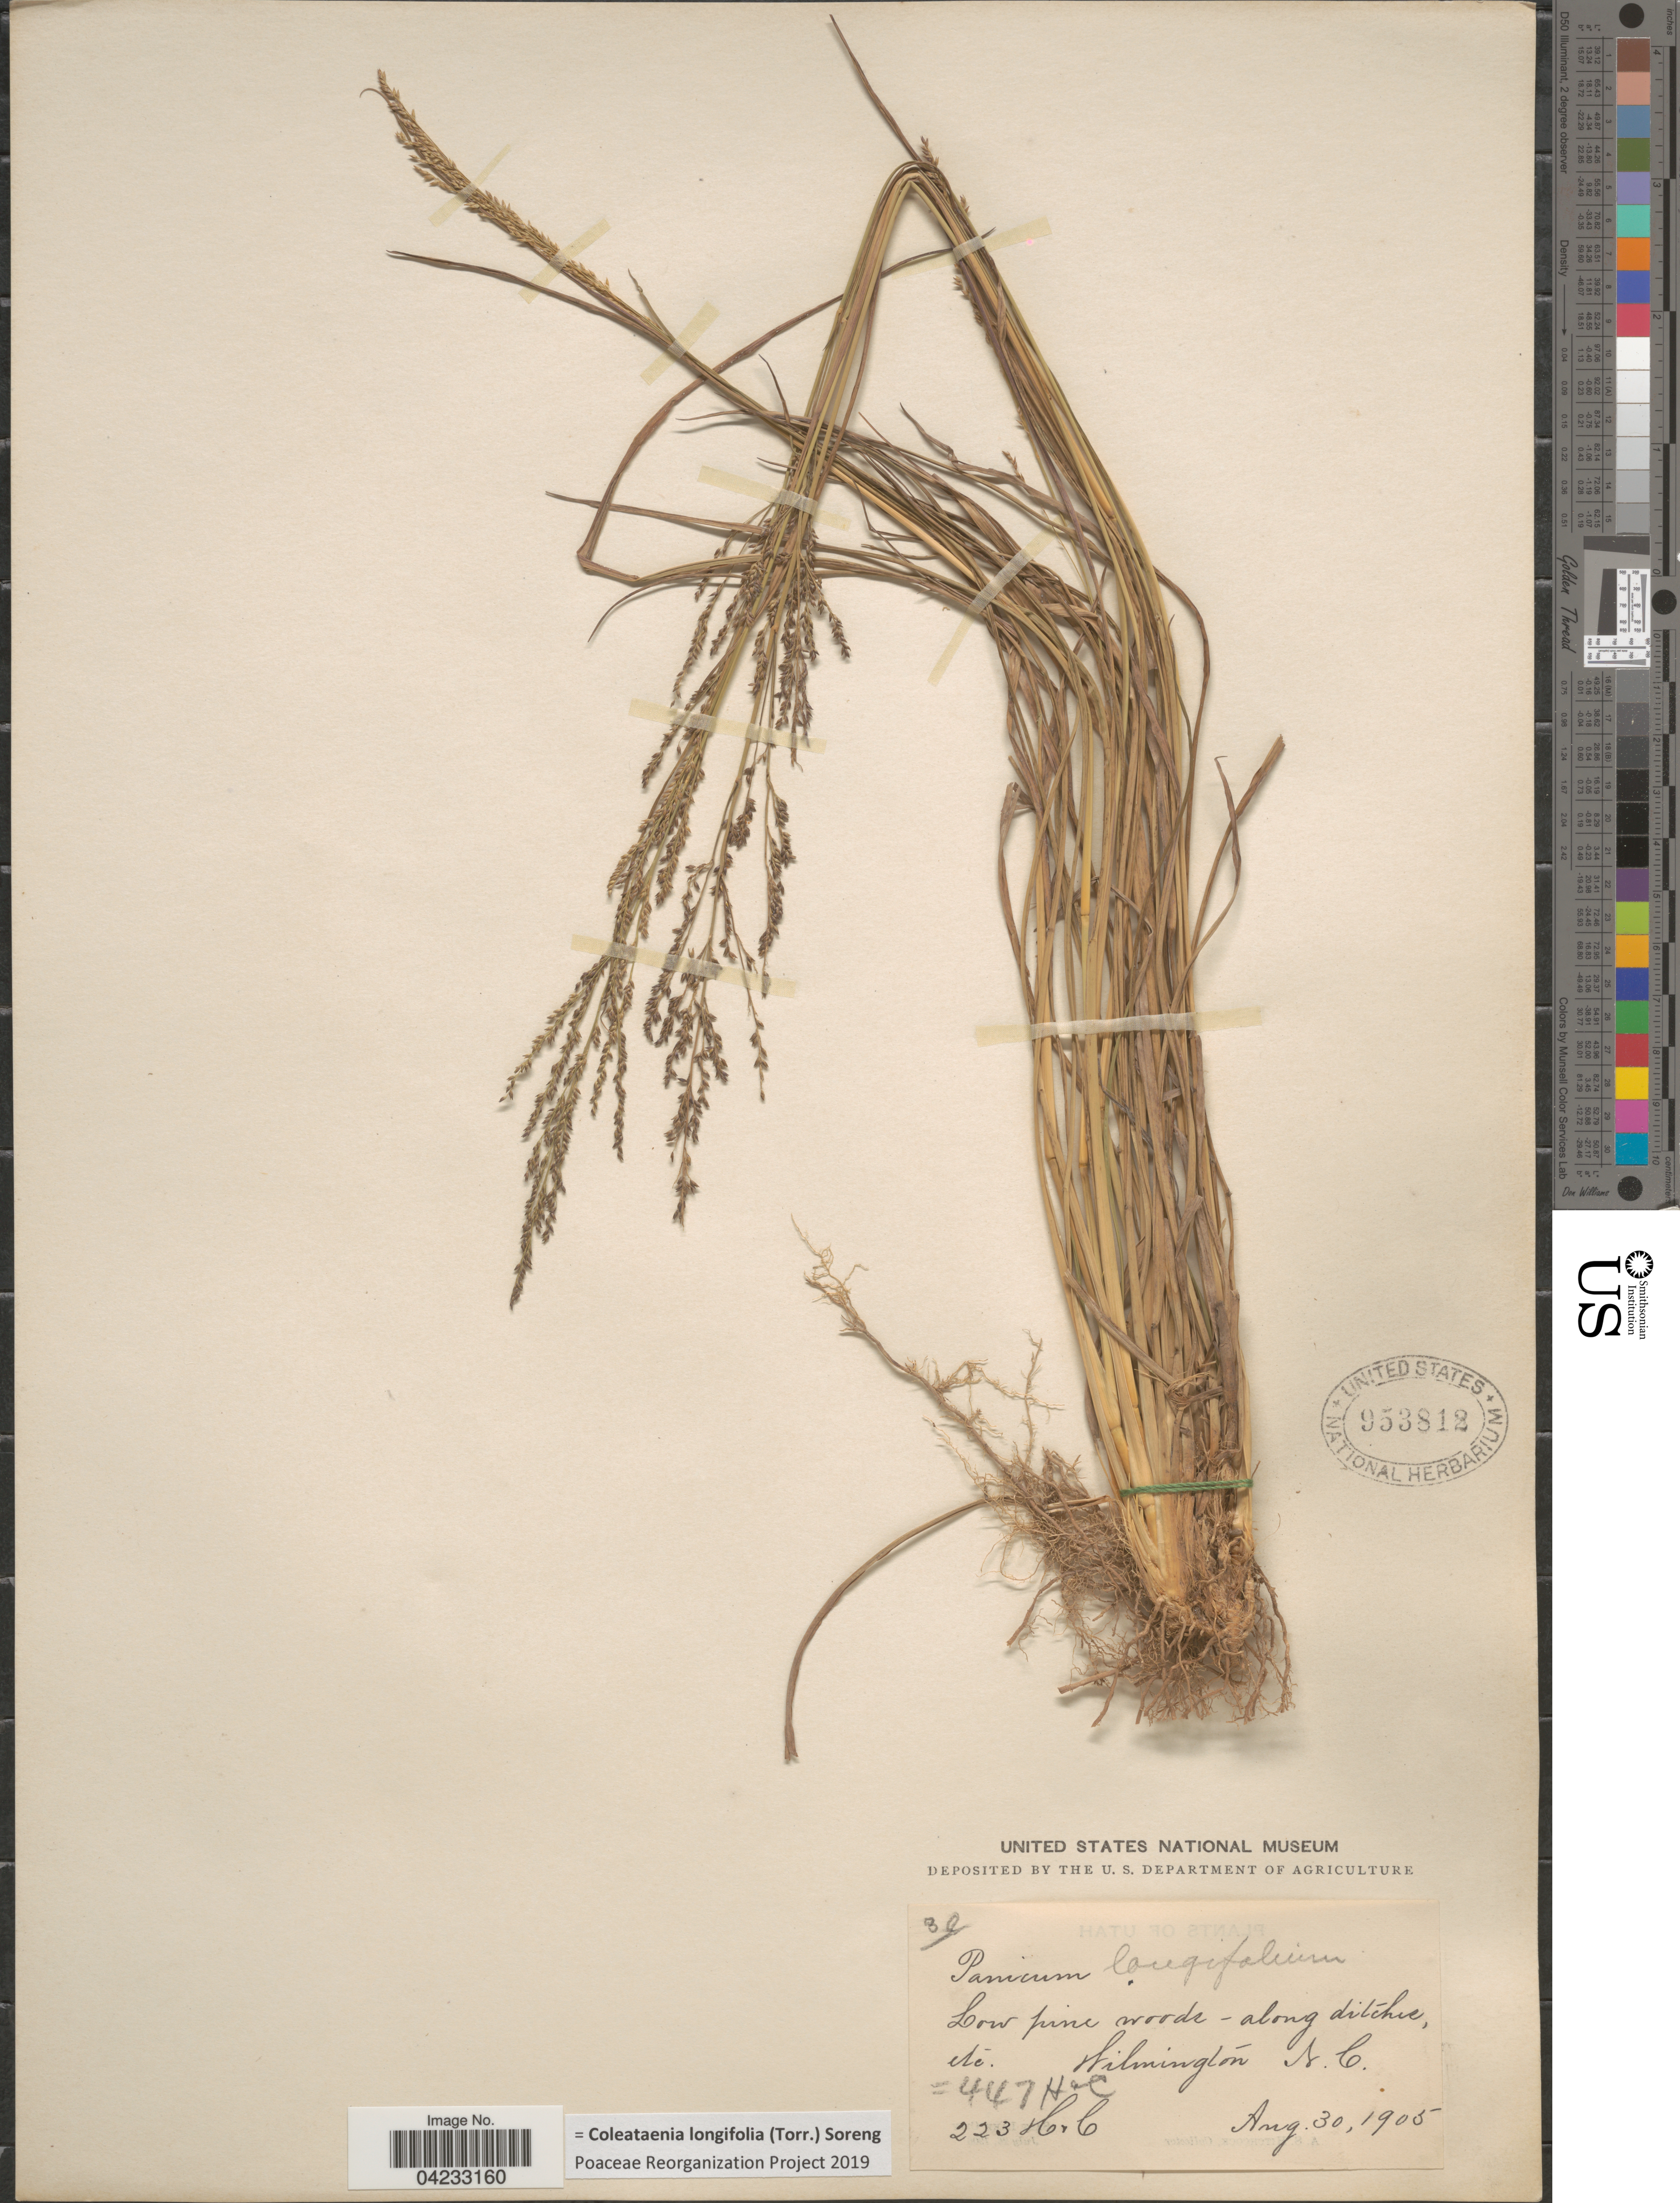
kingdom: Plantae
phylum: Tracheophyta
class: Liliopsida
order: Poales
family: Poaceae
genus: Coleataenia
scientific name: Coleataenia longifolia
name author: (Torr.) Soreng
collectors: H. & C.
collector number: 447/223/30*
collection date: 1905-08-30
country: United States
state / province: North Carolina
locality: Low pine woods-along ditches, etc. Wilmington.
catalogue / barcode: US 953812